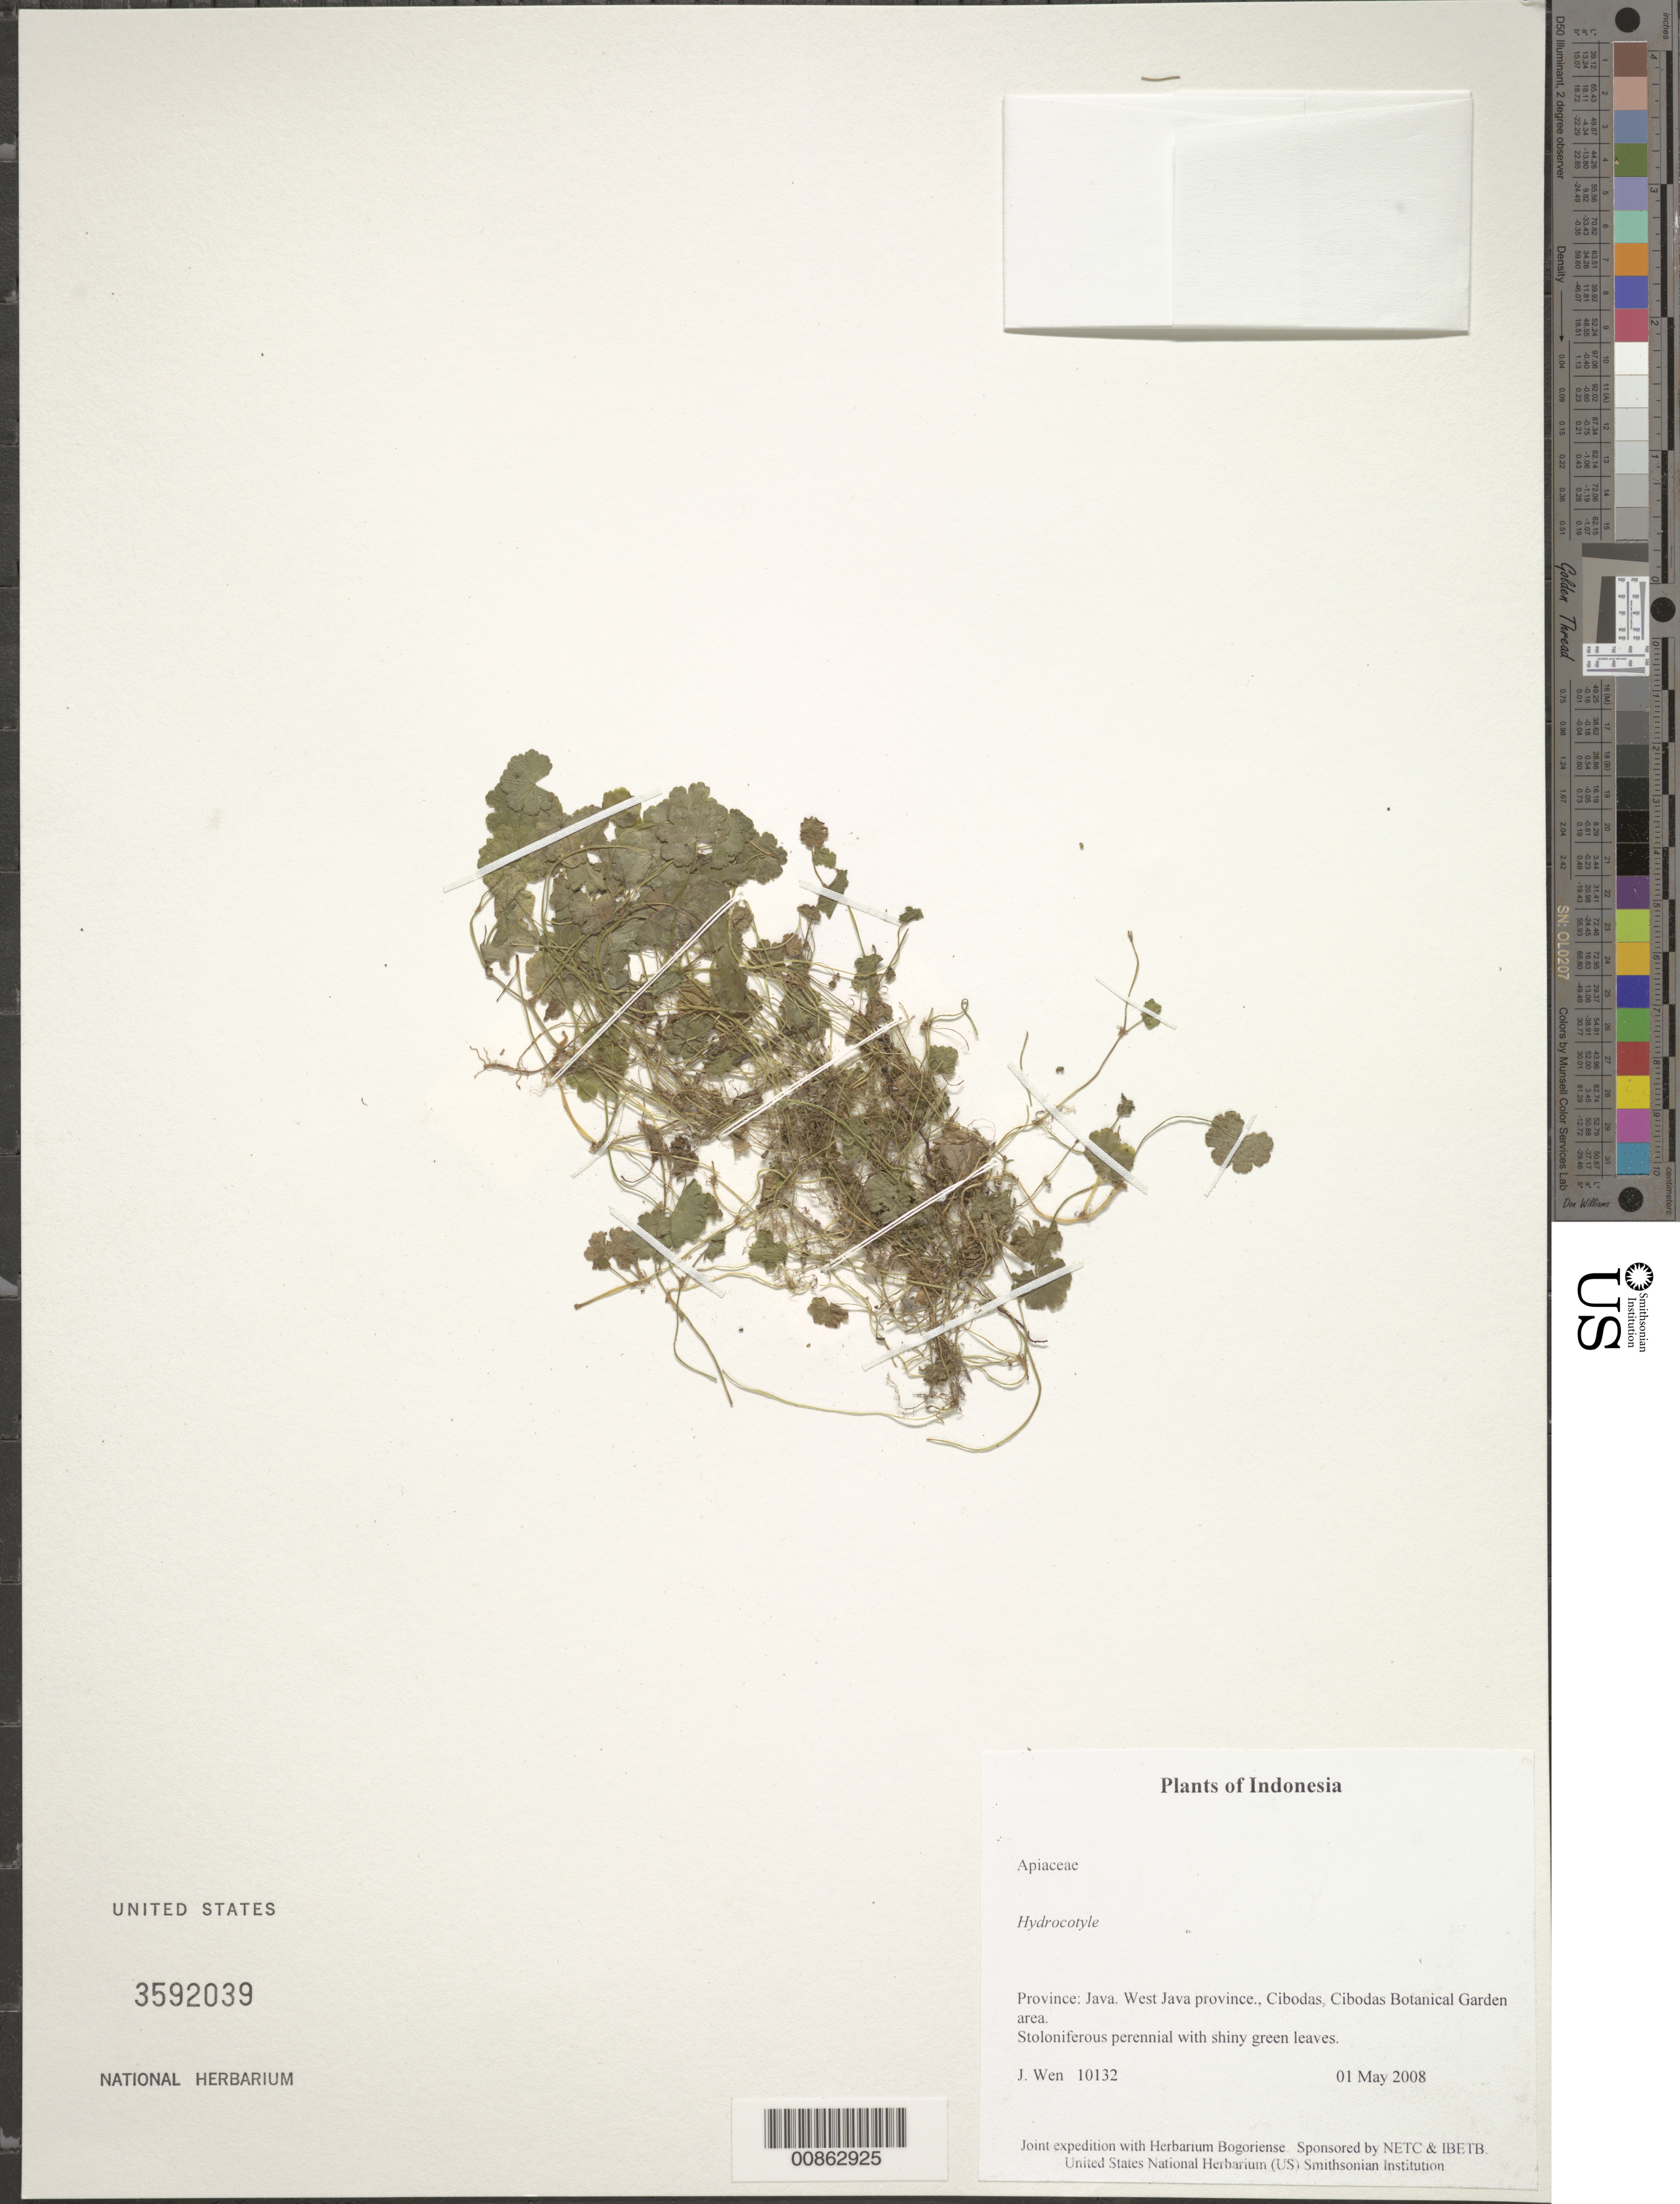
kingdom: Plantae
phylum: Tracheophyta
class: Magnoliopsida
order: Apiales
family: Araliaceae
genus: Hydrocotyle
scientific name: Hydrocotyle sp.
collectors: J. Wen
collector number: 10132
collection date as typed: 01 May 2008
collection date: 2008-05-01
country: Indonesia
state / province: Java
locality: West Java Province, Cibodas, Cibodas Botanical Garden area.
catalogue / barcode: US 3592039